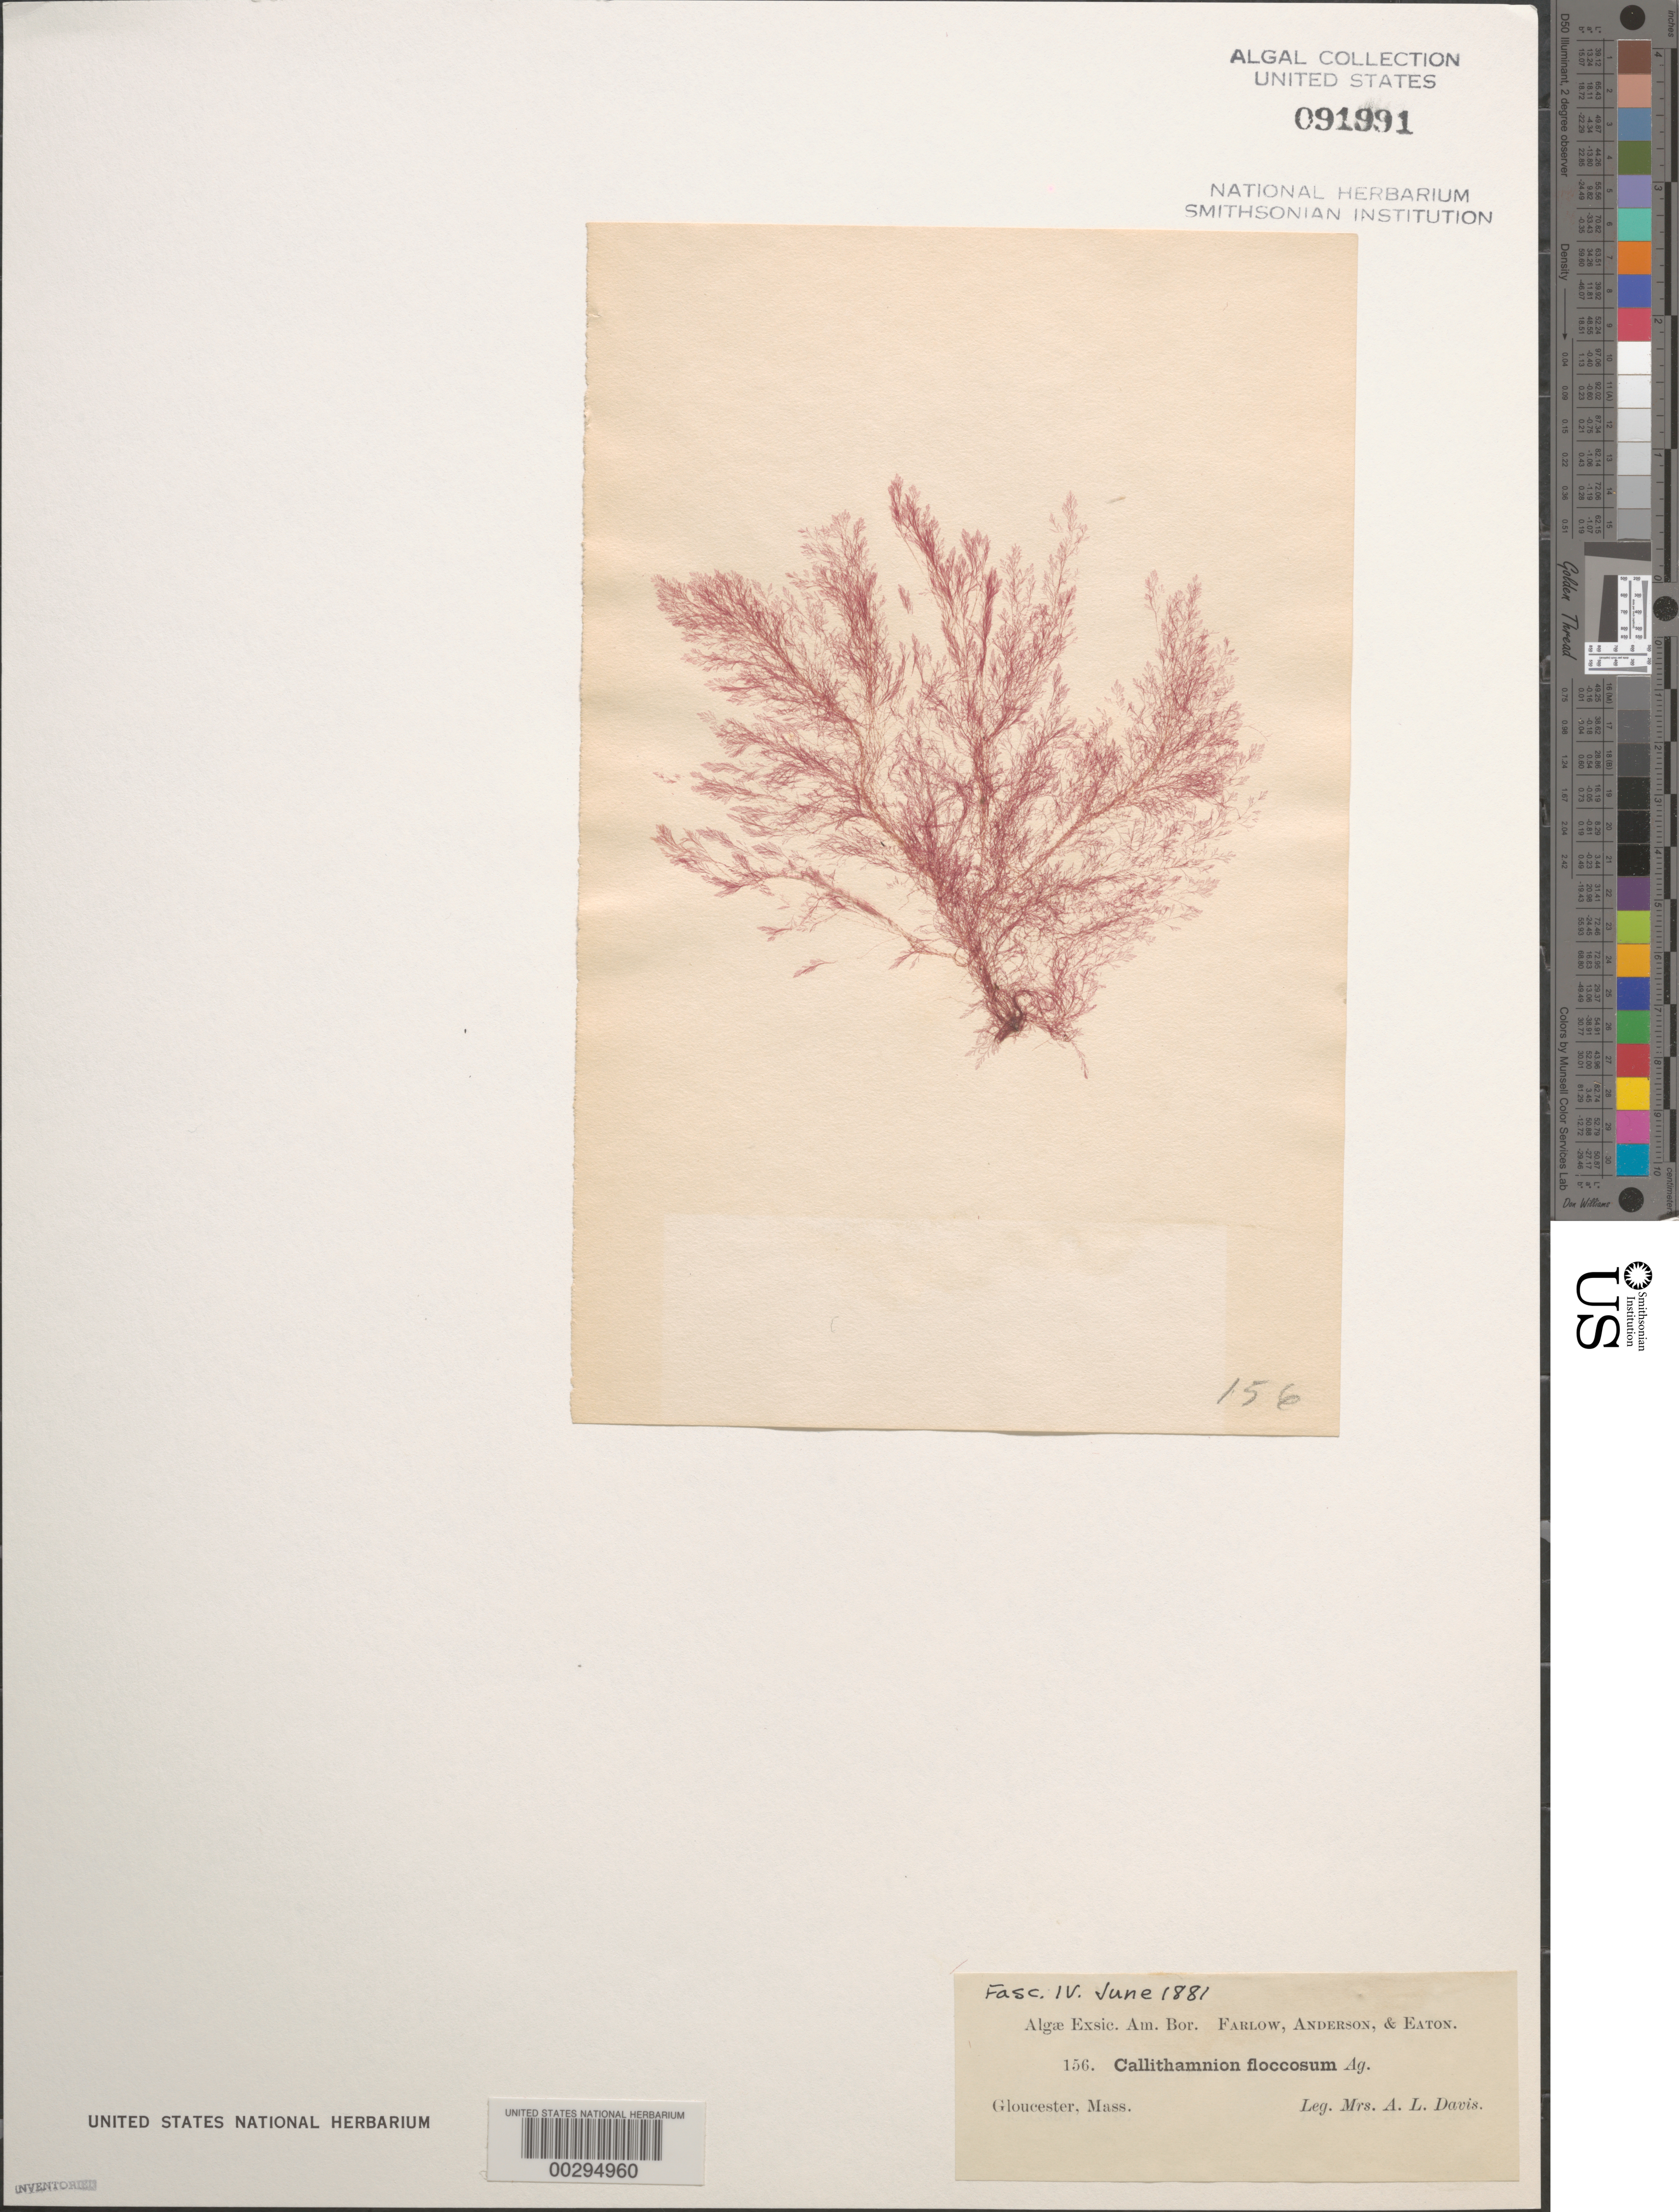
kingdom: Plantae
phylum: Rhodophyta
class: Florideophyceae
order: Ceramiales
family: Callithamniaceae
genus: Aglaothamnion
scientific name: Aglaothamnion tenuissimum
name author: (Bonnem.) Feldm.-Maz.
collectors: A. Davis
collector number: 156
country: United States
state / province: Massachusetts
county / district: Essex County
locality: Gloucester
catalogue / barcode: US 91991